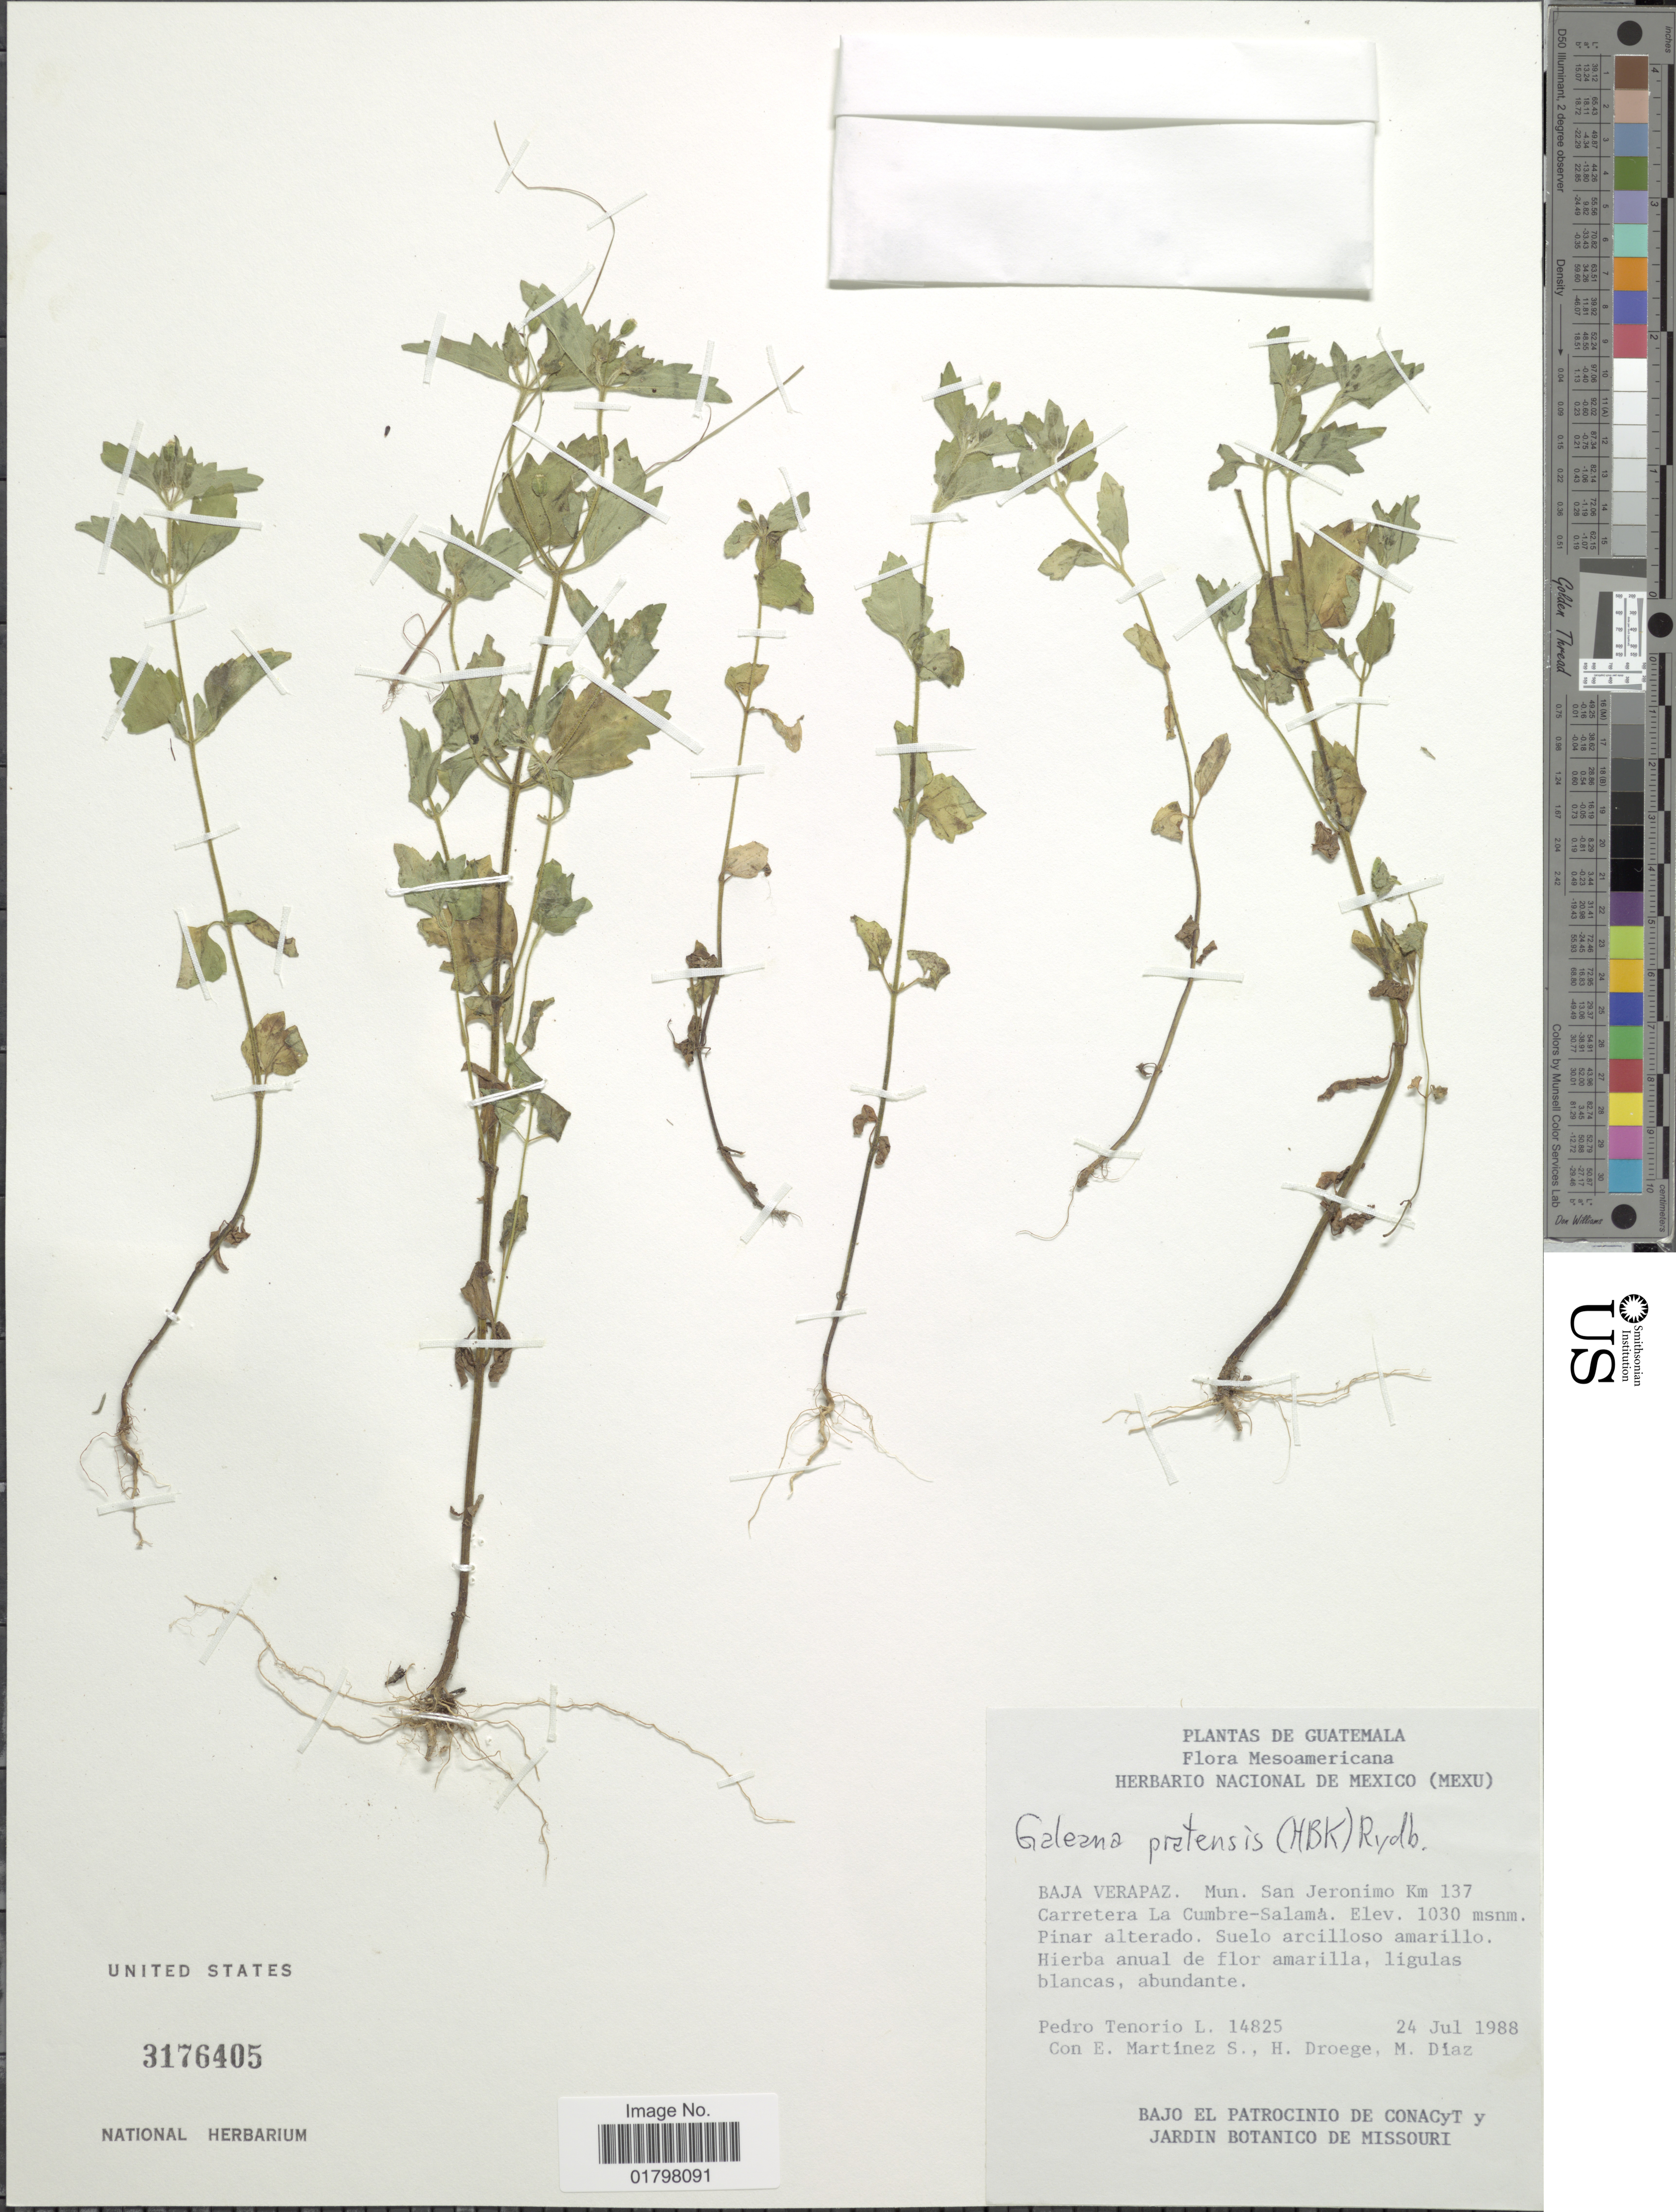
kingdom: Plantae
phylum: Tracheophyta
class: Magnoliopsida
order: Asterales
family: Asteraceae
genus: Galeana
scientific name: Galeana pratensis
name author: (Kunth) Rydb.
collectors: P. Tenorio L., A. Martínez S., H. Droege & M. Díaz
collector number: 14825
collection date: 1988-07-24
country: Guatemala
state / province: Baja Verapaz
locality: Baja Verapaz. Mun. San Jeronimo Km 137. Carretera La Cumbre-Salamá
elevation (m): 1030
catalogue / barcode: US 3176405